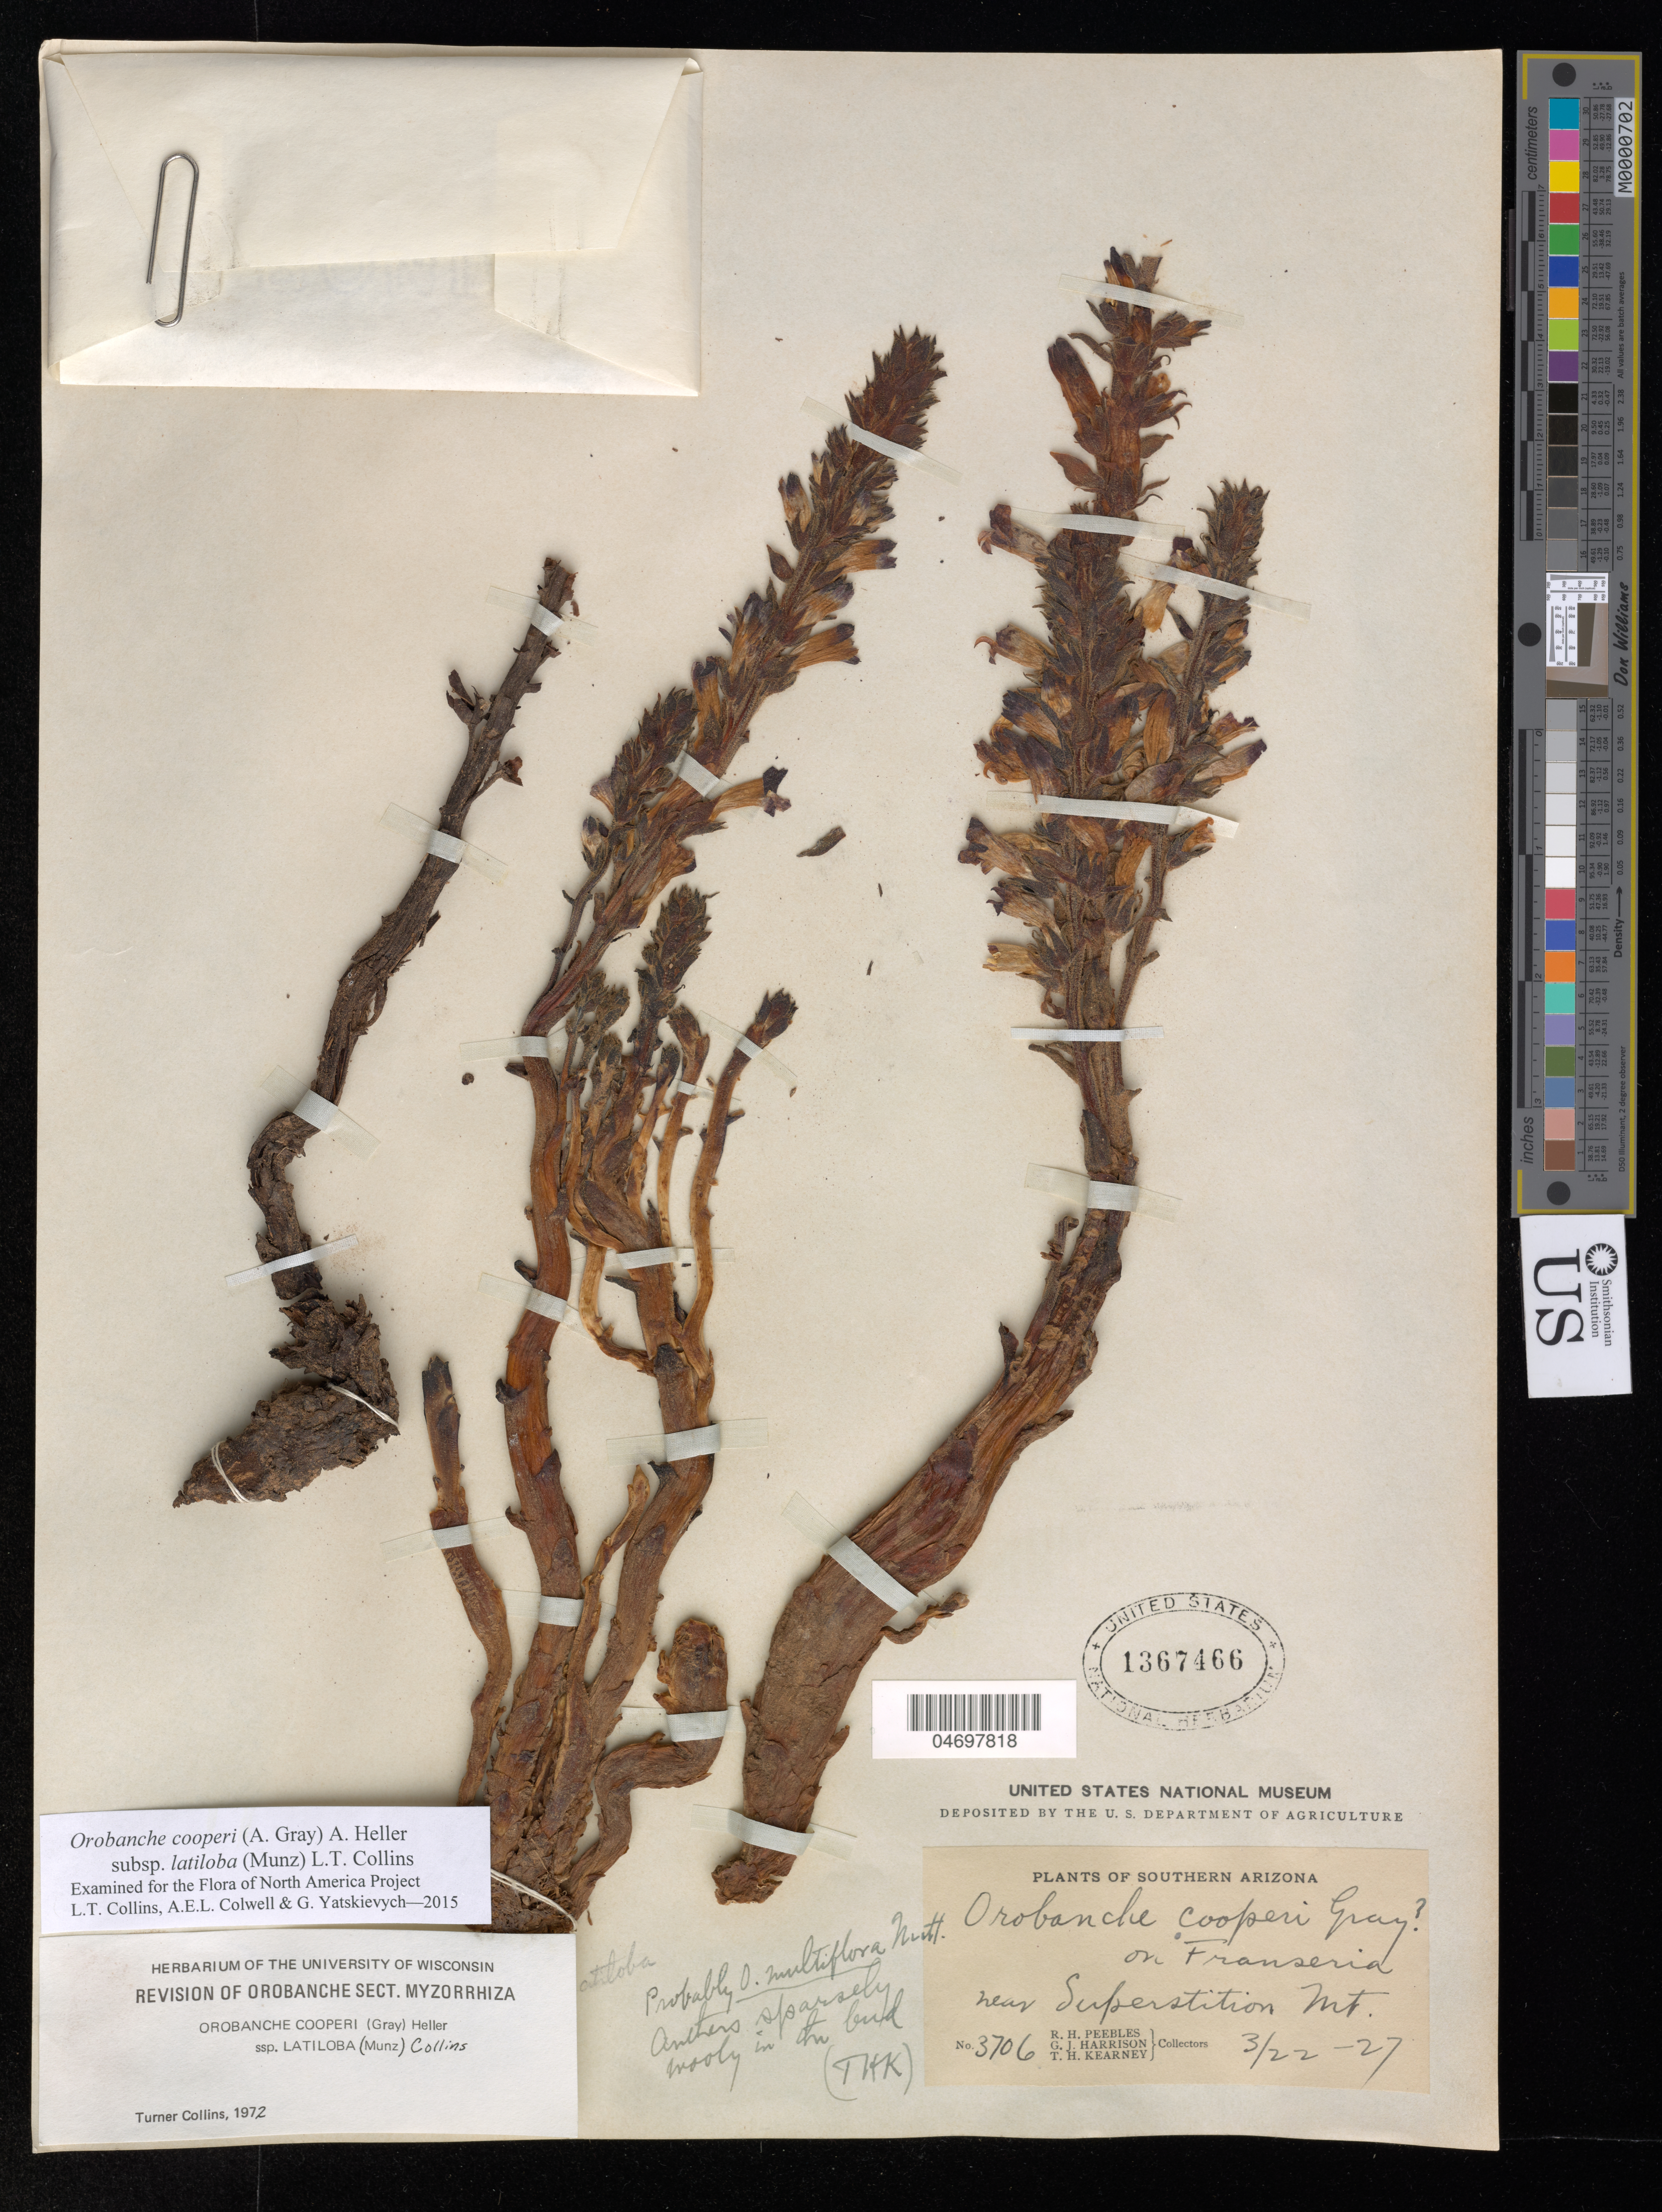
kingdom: Plantae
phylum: Tracheophyta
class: Magnoliopsida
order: Lamiales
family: Orobanchaceae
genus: Orobanche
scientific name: Orobanche cooperi subsp. latiloba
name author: (Munz) L.T. Collins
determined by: Collins, L. T.; Colwell, A. E.; Yatskievych, G. A.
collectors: R. H. Peebles, G. J. Harrison & T. H. Kearney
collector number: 3706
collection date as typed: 22 Mar 1927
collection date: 1927-03-22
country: United States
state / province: Arizona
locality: Superstition Mts.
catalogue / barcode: US 1367466